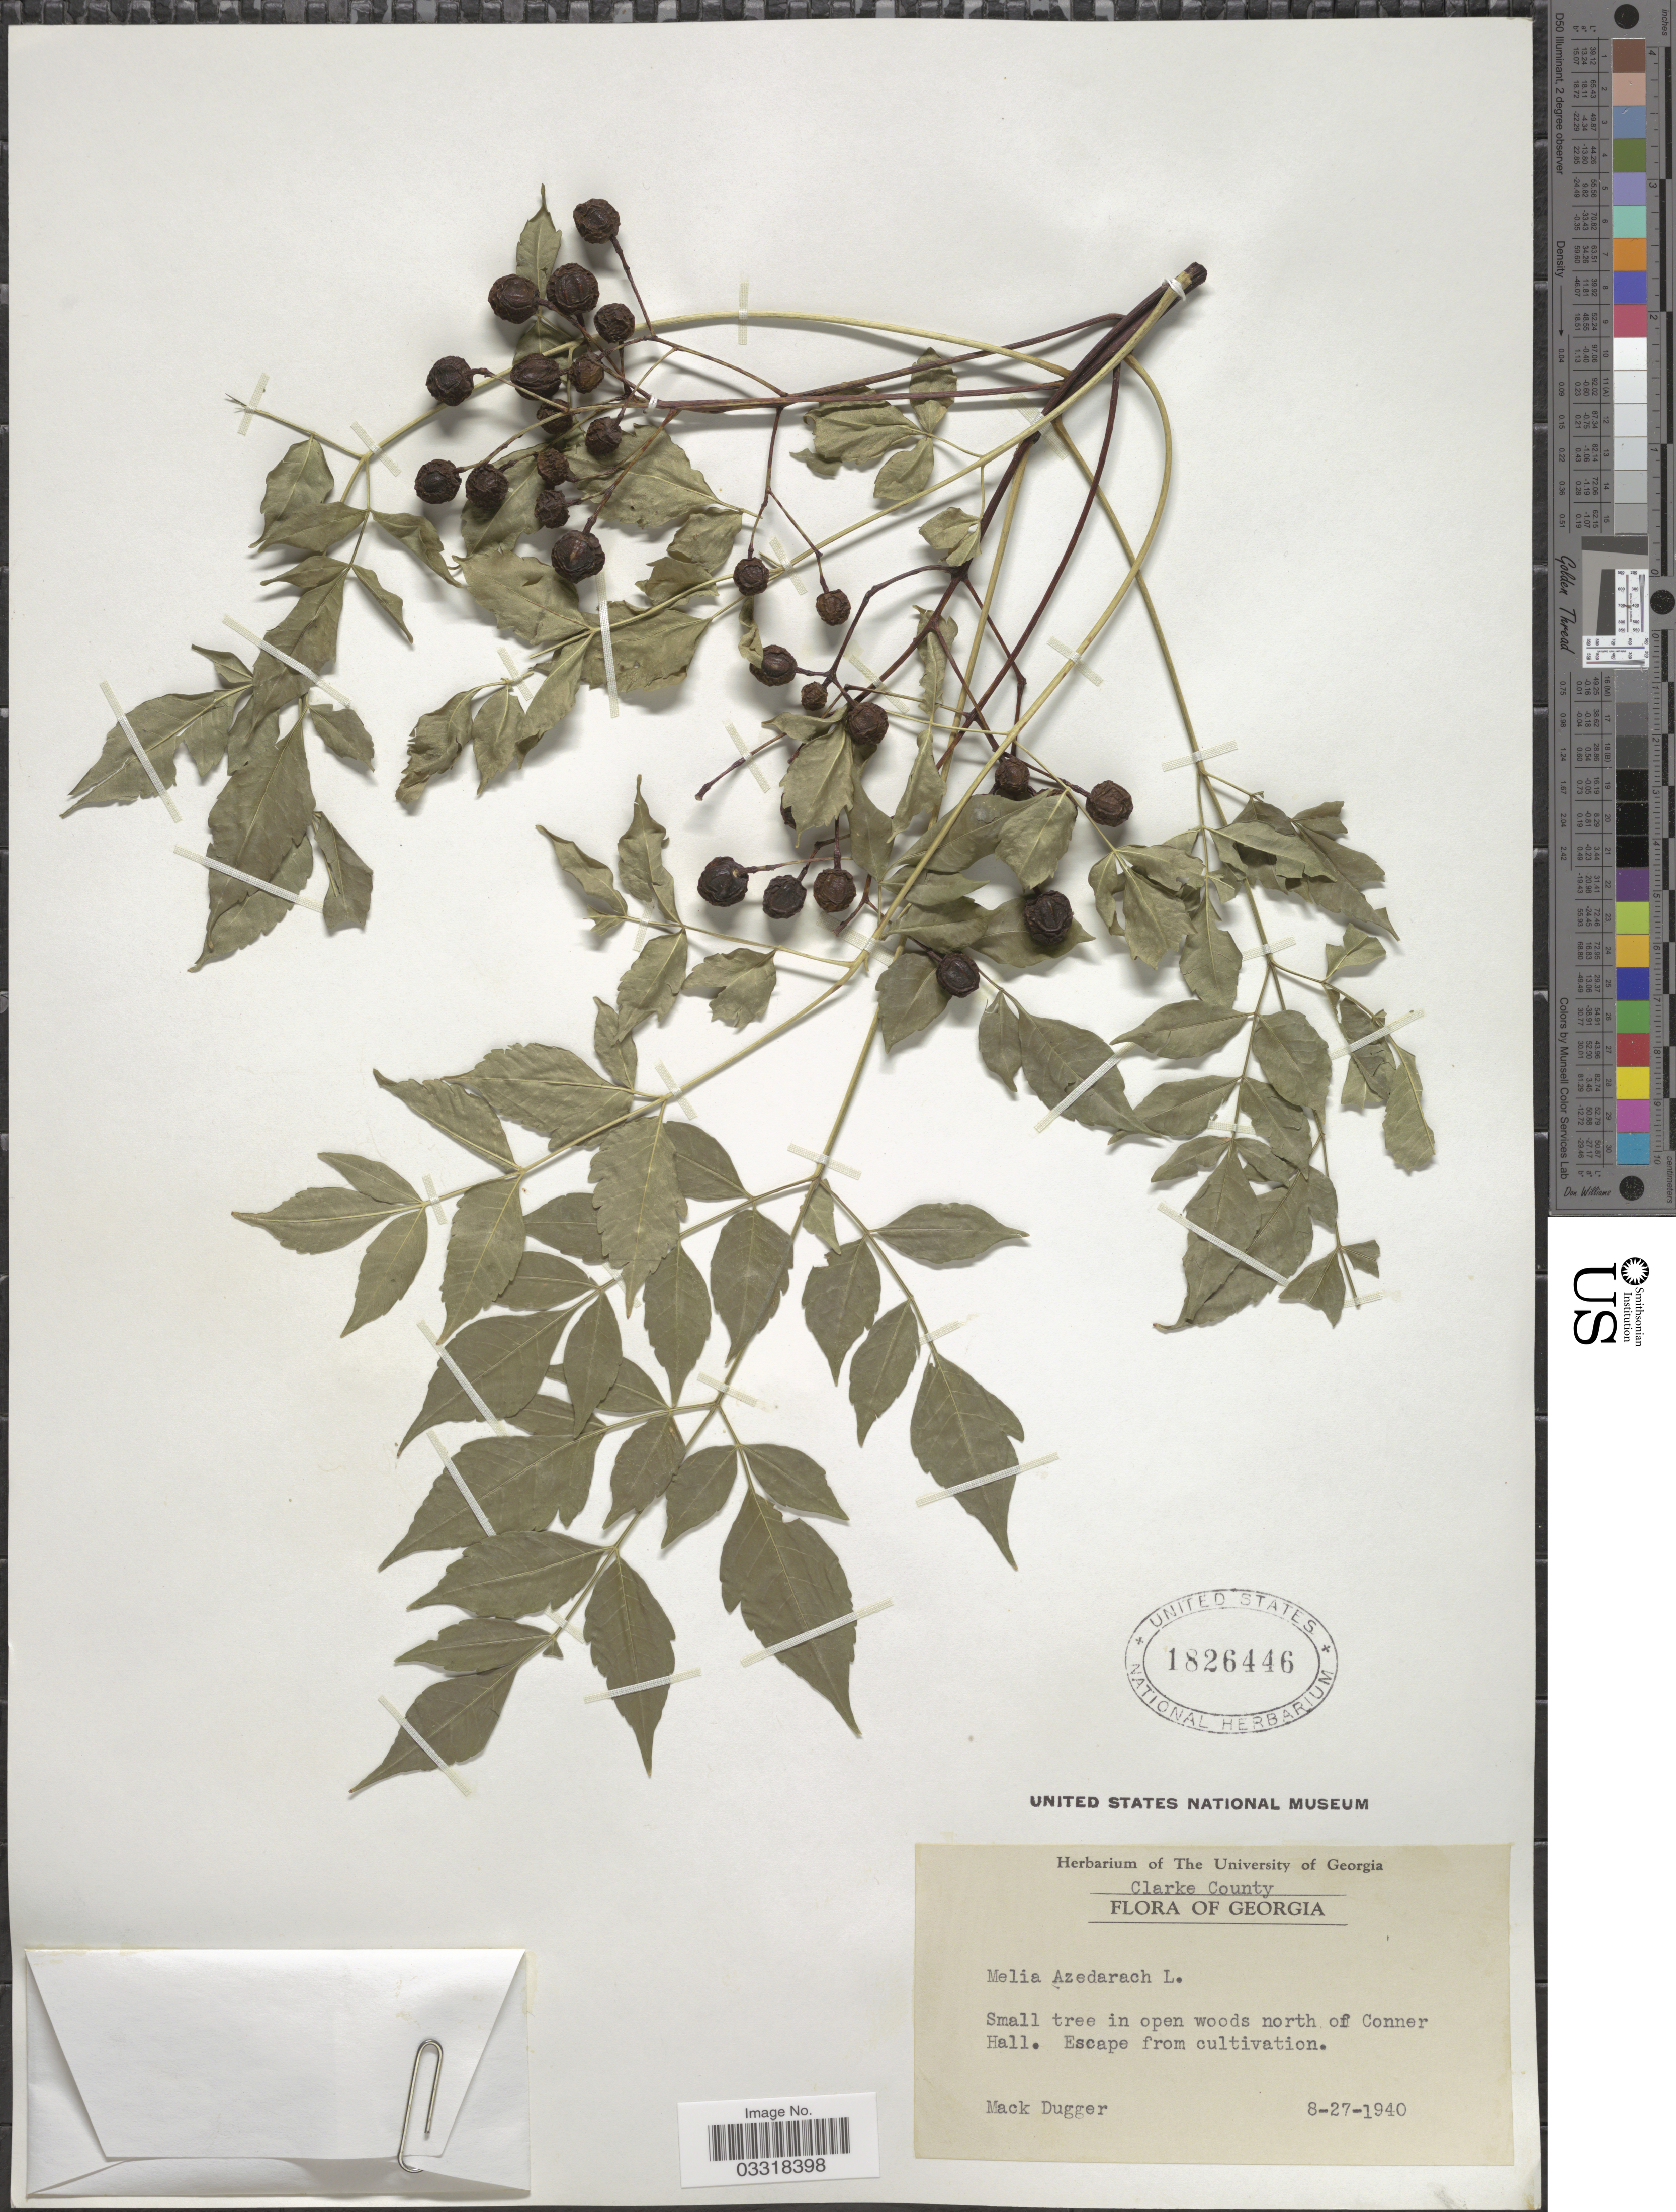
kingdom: Plantae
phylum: Tracheophyta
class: Magnoliopsida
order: Sapindales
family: Meliaceae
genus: Melia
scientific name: Melia azedarach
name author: L.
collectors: M. Dugger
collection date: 1940-08-27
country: United States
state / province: Georgia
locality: Clarke County. In open woods north of Conner Hall.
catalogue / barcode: US 1826446